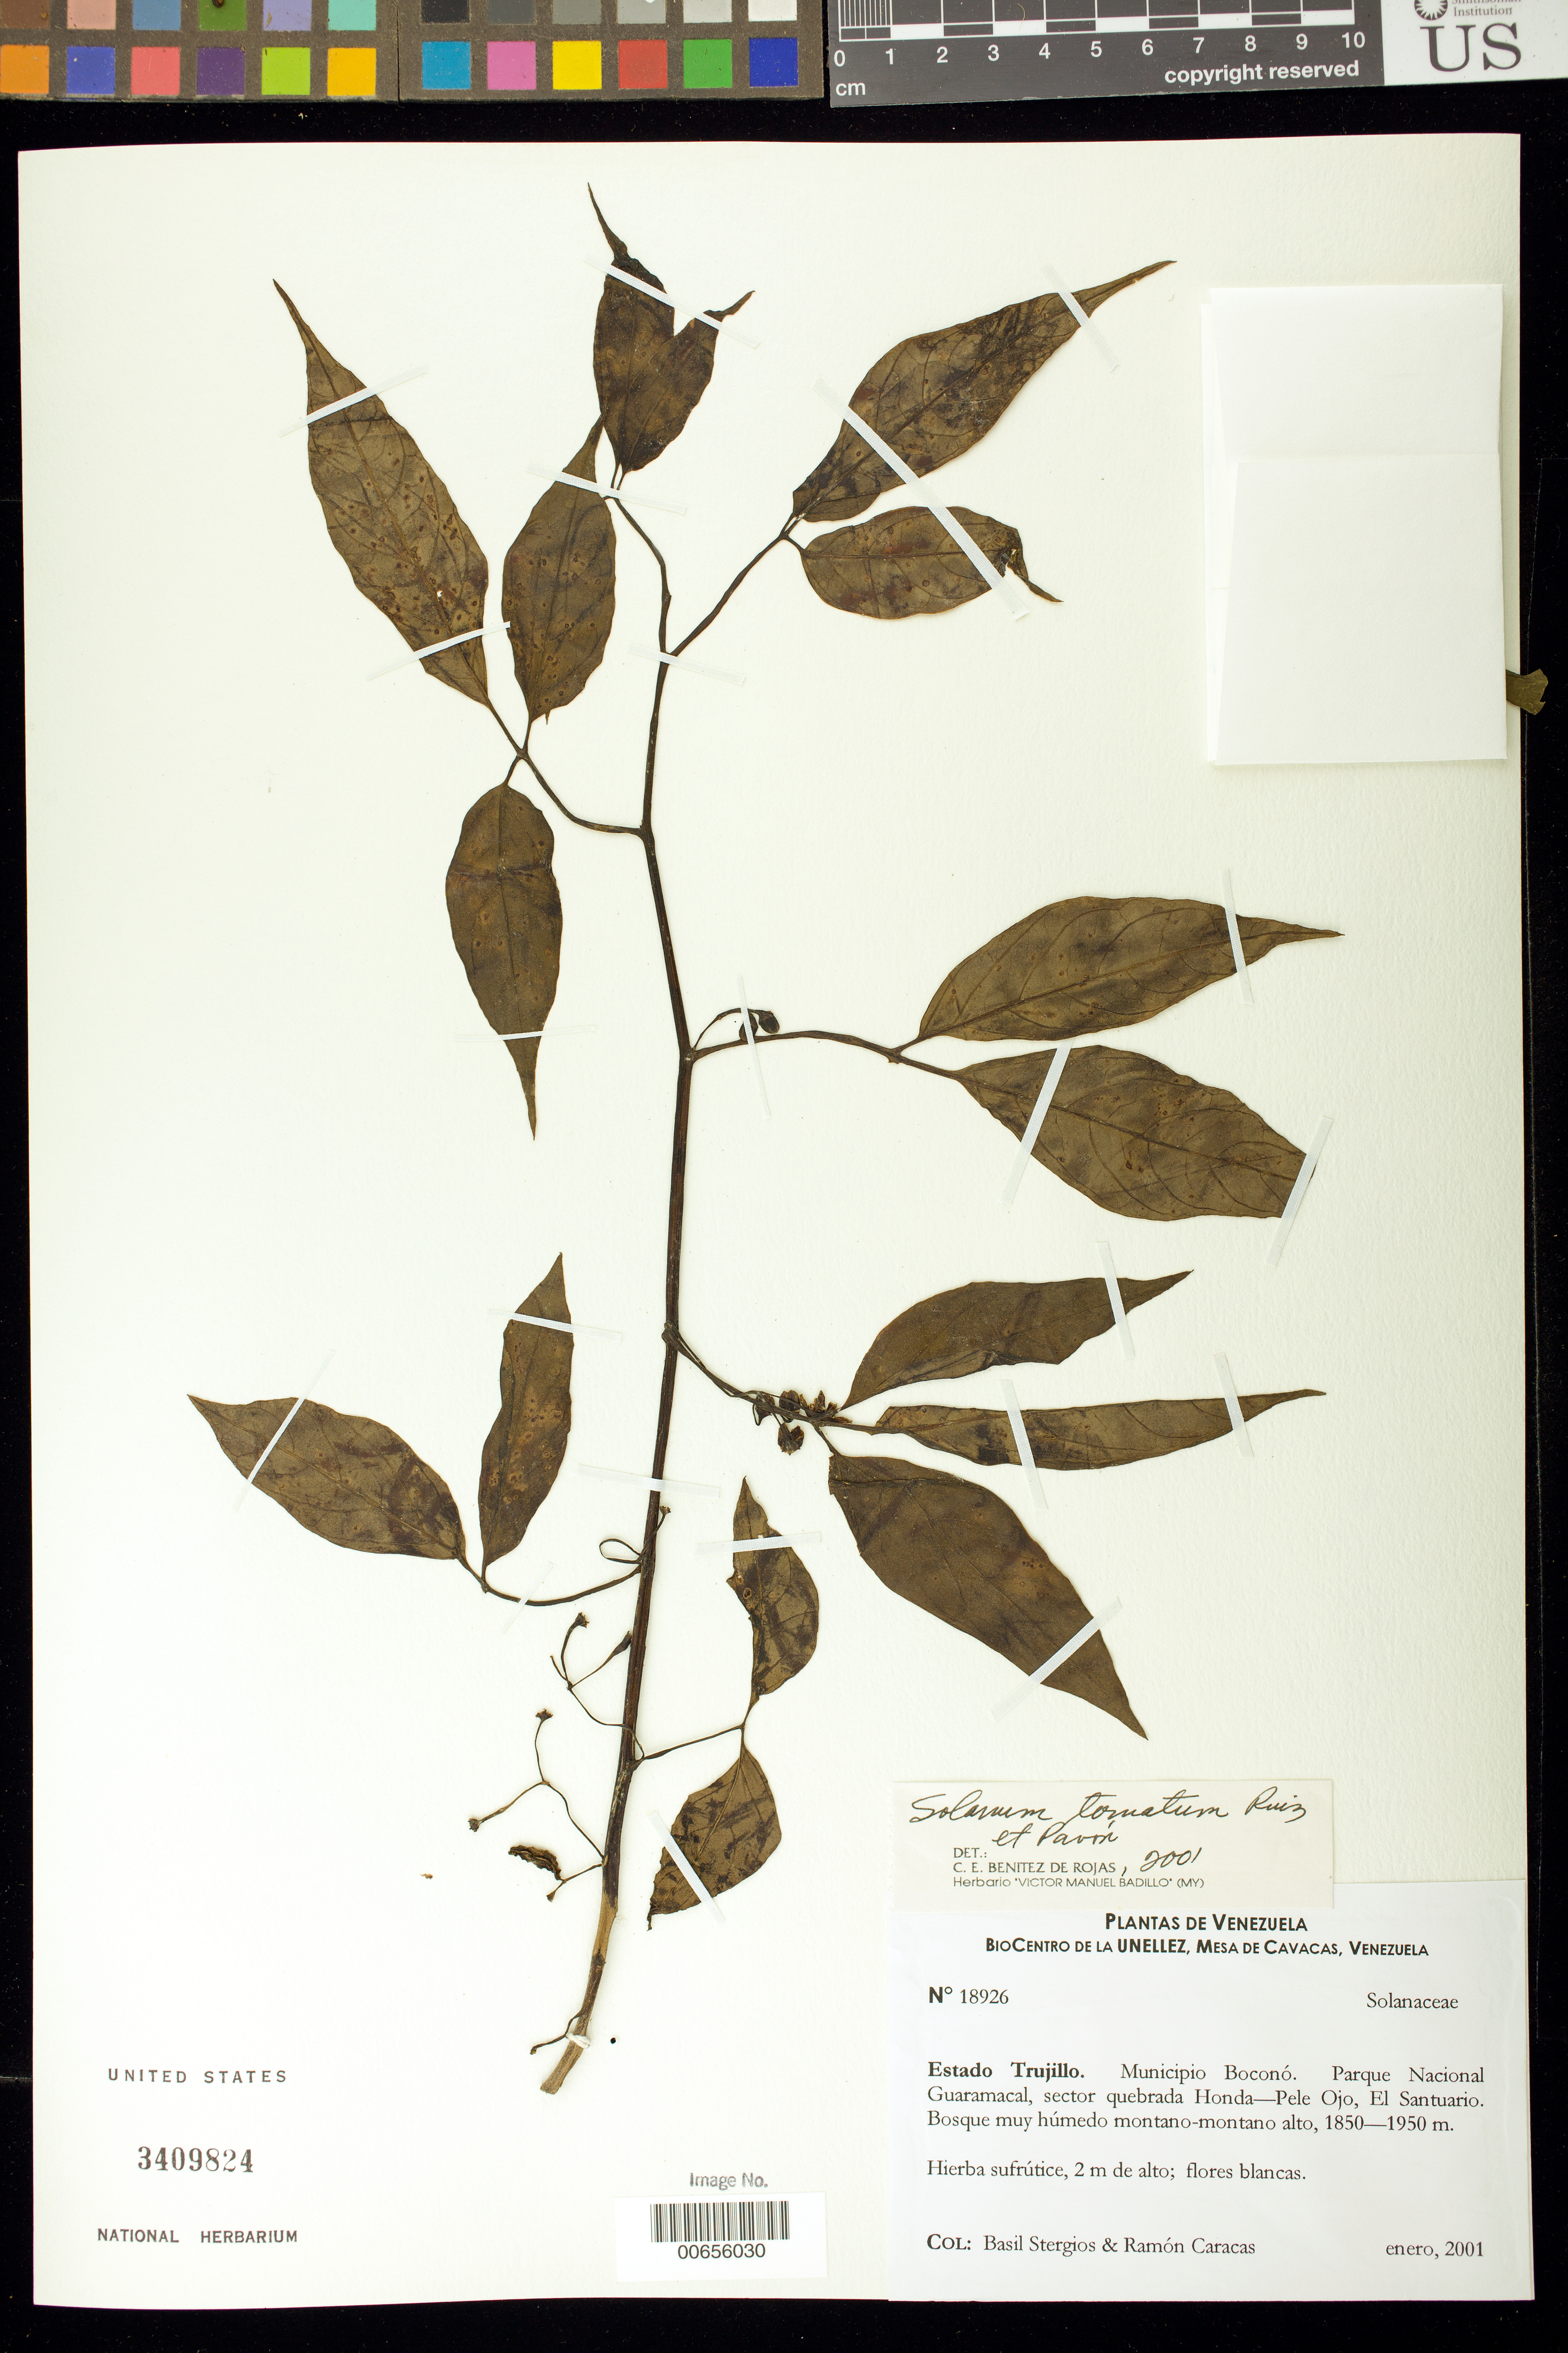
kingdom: Plantae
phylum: Tracheophyta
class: Magnoliopsida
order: Solanales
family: Solanaceae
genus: Solanum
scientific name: Solanum ternatum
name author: Ruiz & Pav.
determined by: Benítez, C. E.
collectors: B. G. Stergios & R. Caracas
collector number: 18926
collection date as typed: Jan 2001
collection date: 2001-01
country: Venezuela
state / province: Trujillo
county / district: Boconó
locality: Parque Nacional Guaramacal, sector quebrada Honda-Pele Ojo, El Santuario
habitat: Bosque muy húmedo montano-montano alto.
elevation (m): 1850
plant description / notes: PORT, US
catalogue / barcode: US 3409824